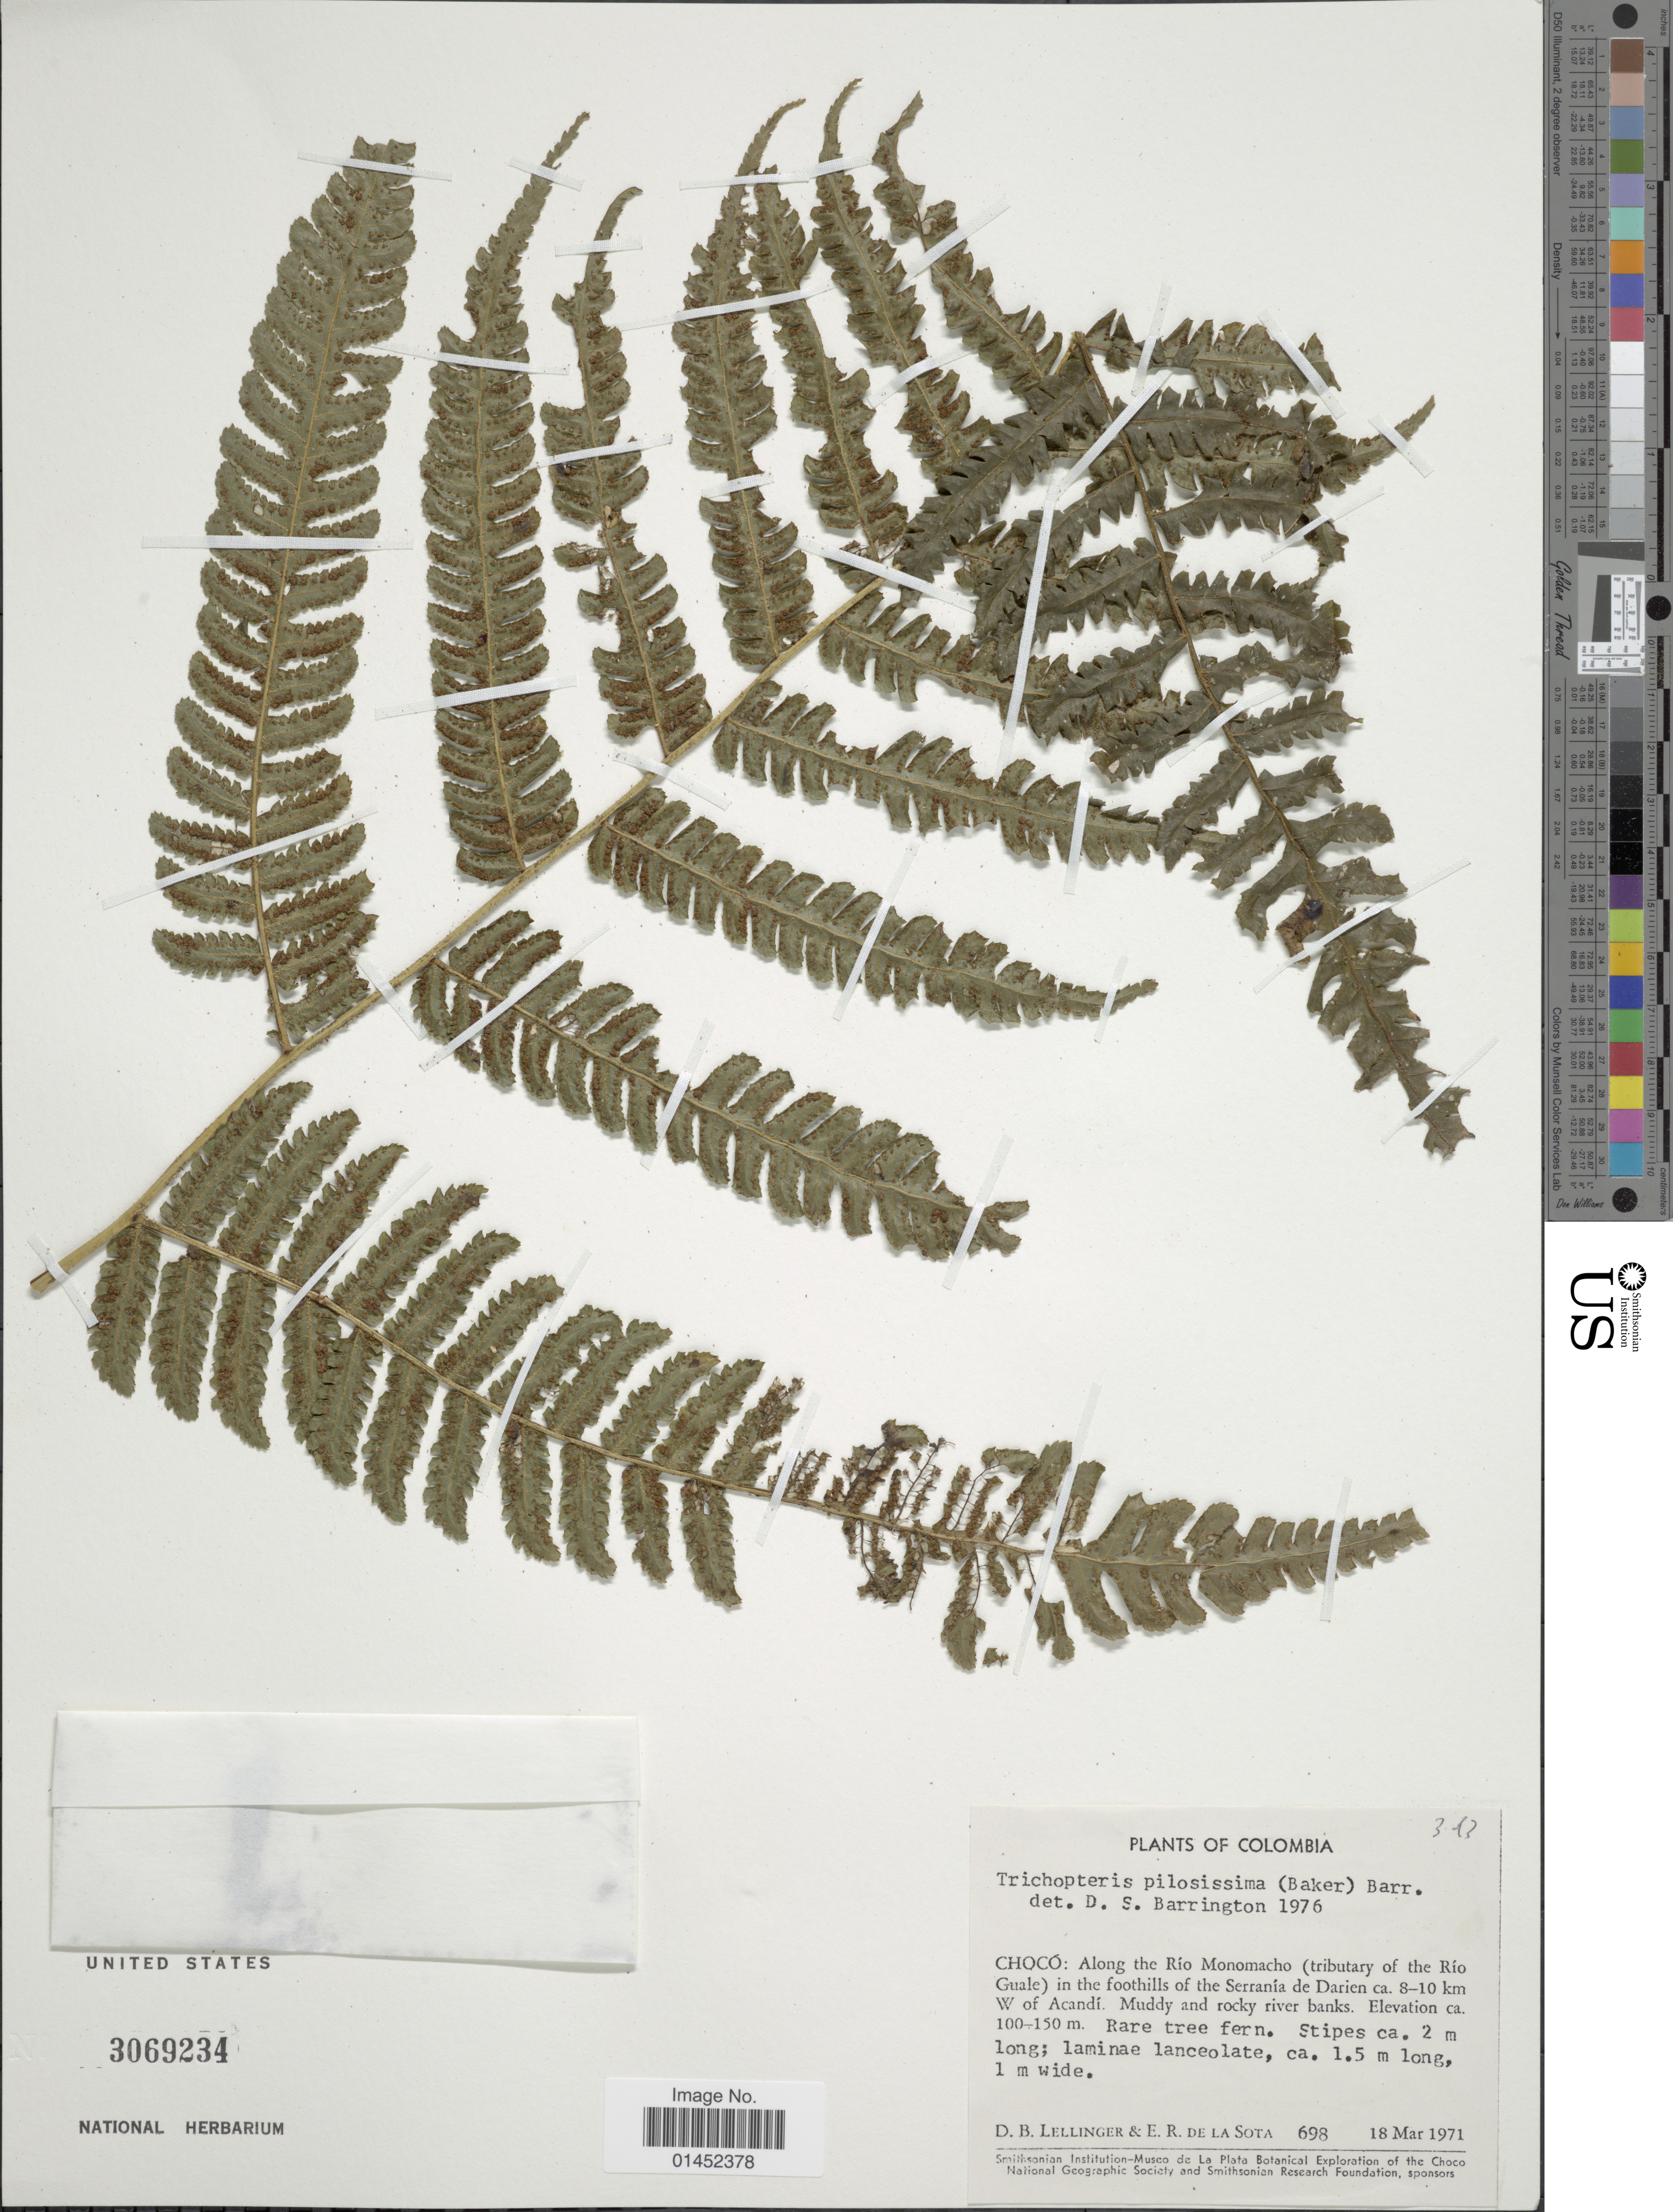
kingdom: Plantae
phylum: Tracheophyta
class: Polypodiopsida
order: Cyatheales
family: Cyatheaceae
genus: Cyathea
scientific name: Cyathea pilosissima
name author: (Baker) Domin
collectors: D. B. Lellinger & E. R. de la Sota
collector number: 698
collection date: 1971-03-18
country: Colombia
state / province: Chocó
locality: Along the Río Monomacho (tributary of the Río Guale) in the foothills of the Serranía de Darien ca 8-10 km W of Acandí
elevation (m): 100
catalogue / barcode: US 3069234